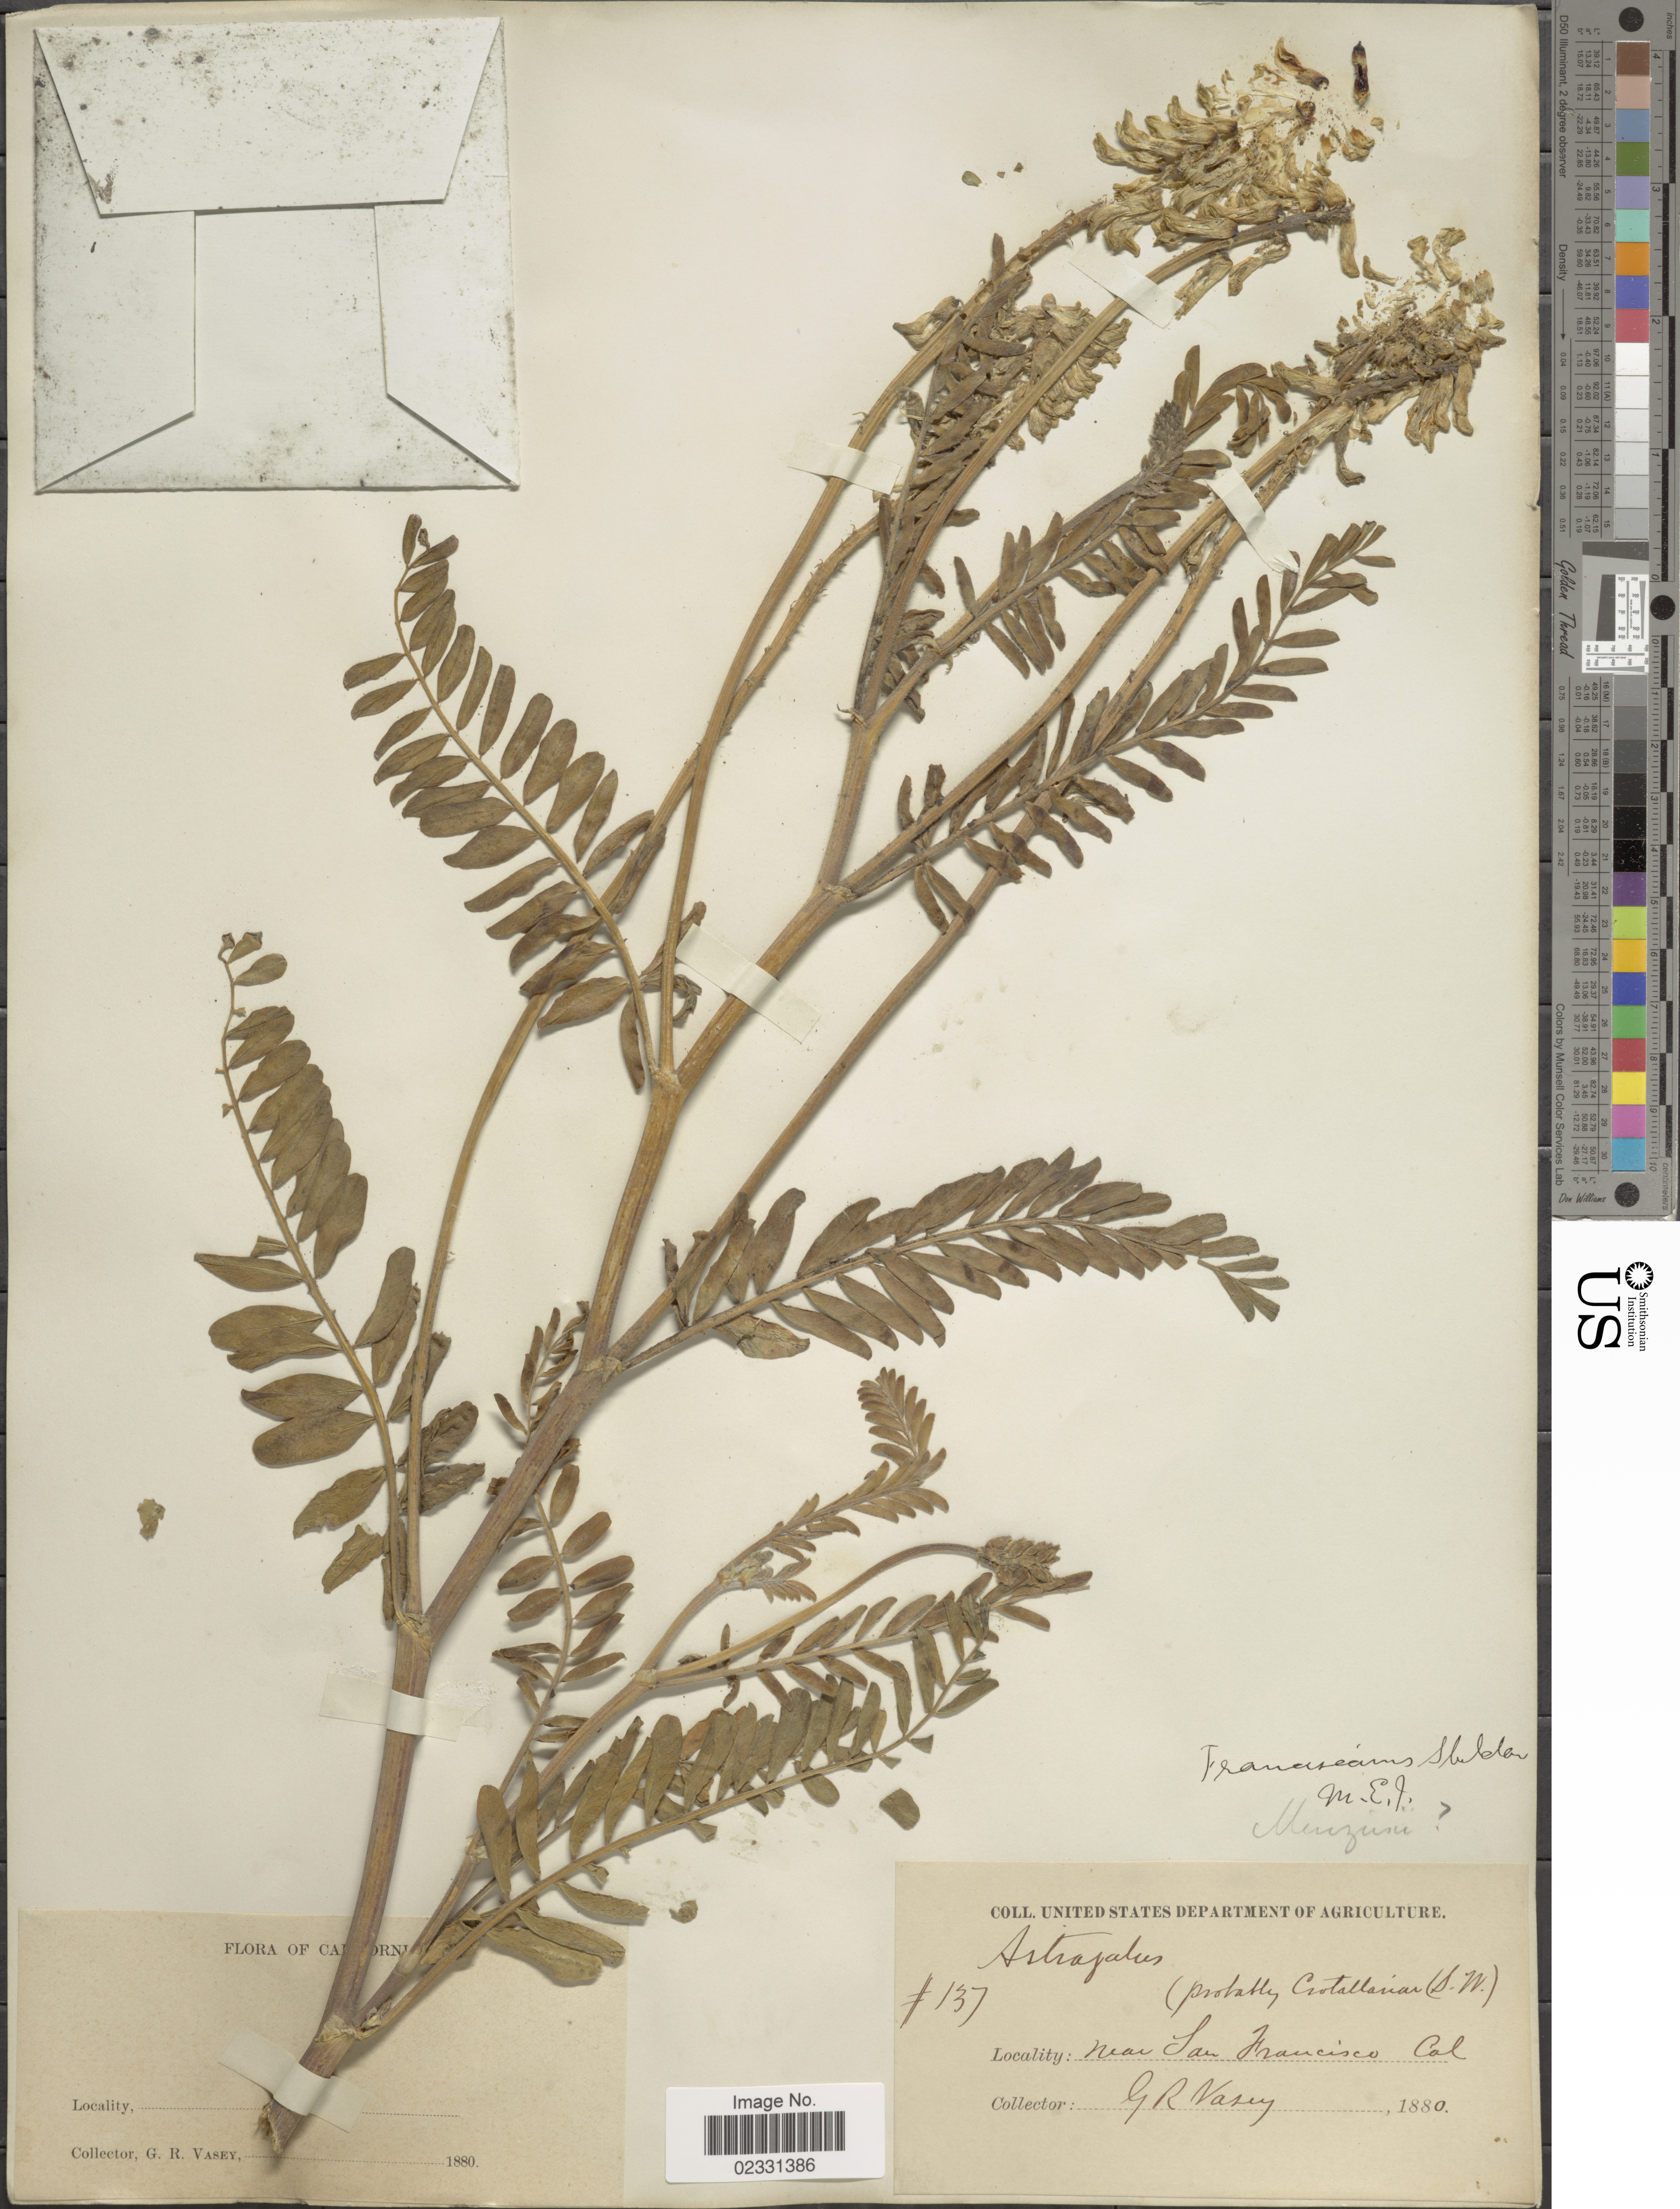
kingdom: Plantae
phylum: Tracheophyta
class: Magnoliopsida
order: Fabales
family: Fabaceae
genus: Astragalus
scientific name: Astragalus franciscanus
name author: E. Sheld.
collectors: G. R. Vasey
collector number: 137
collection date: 1880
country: United States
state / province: California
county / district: San Francisco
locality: Near San Francisco